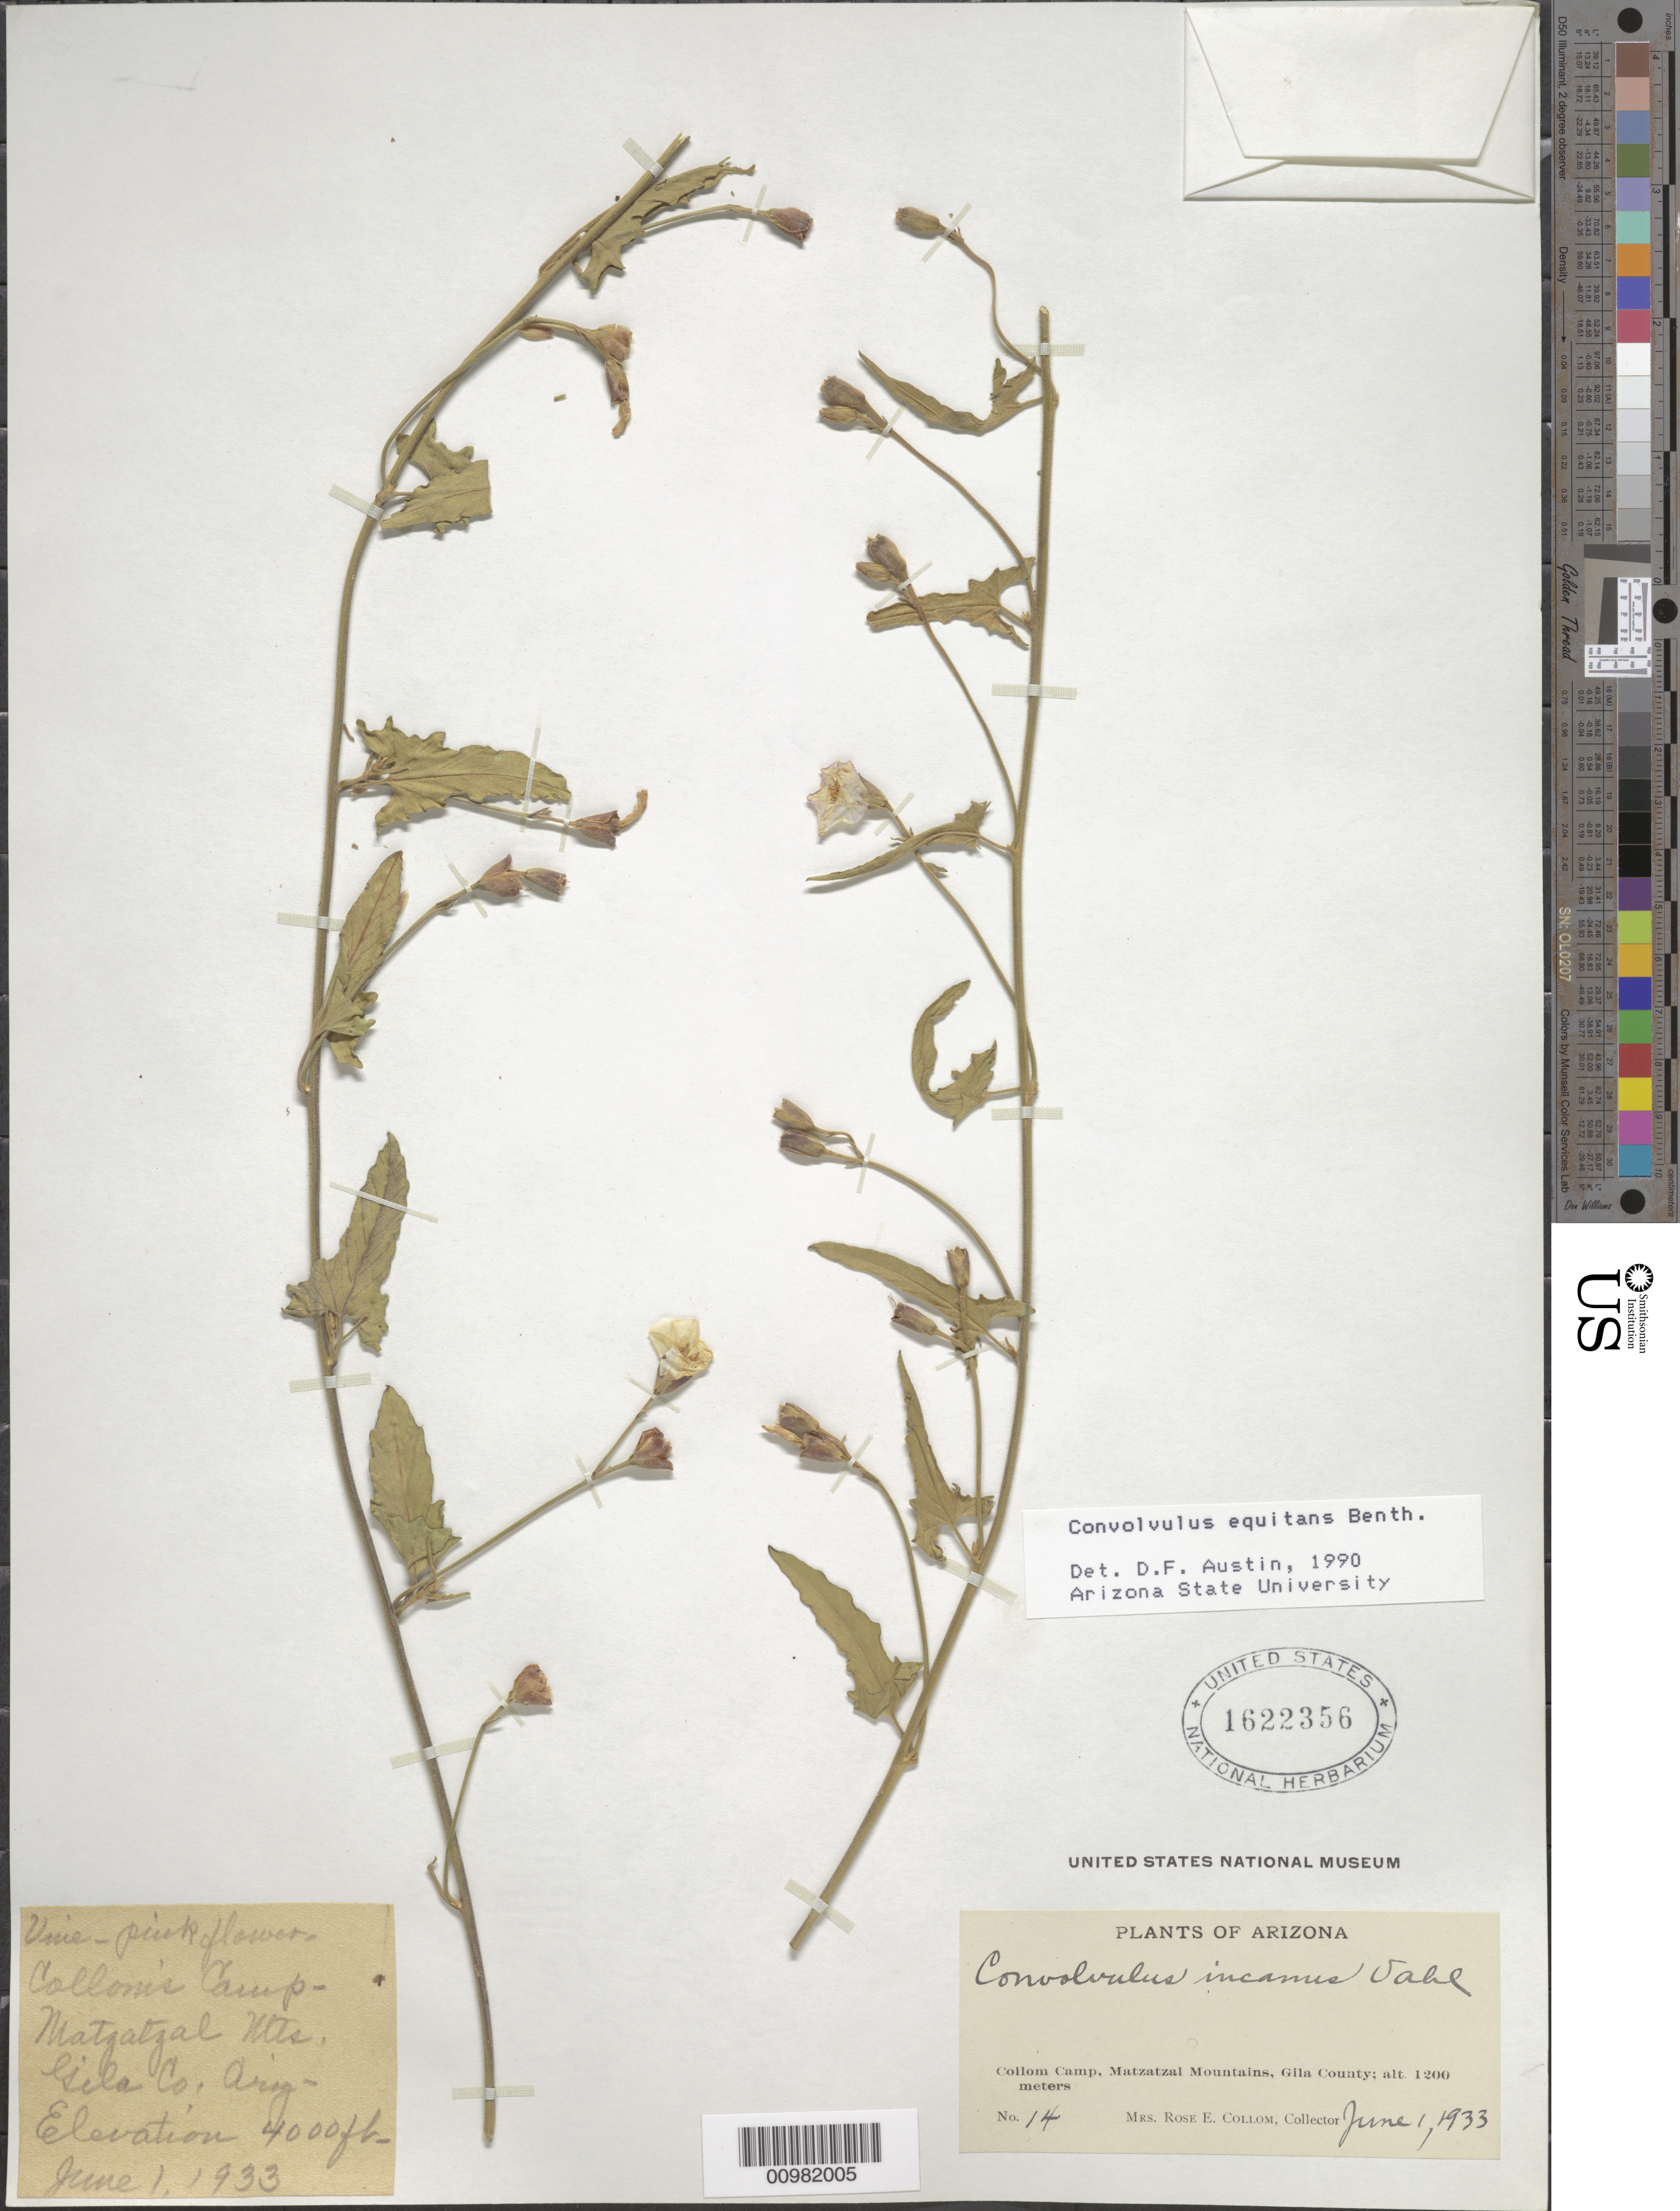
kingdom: Plantae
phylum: Tracheophyta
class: Magnoliopsida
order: Solanales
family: Convolvulaceae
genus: Convolvulus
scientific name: Convolvulus equitans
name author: Benth.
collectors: R. E. Collom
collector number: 14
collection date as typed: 01 Jun 1933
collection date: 1933-06-01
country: United States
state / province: Arizona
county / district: Gila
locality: Collom Camp, Matzatzal Mts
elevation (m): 1200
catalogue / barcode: US 1622356